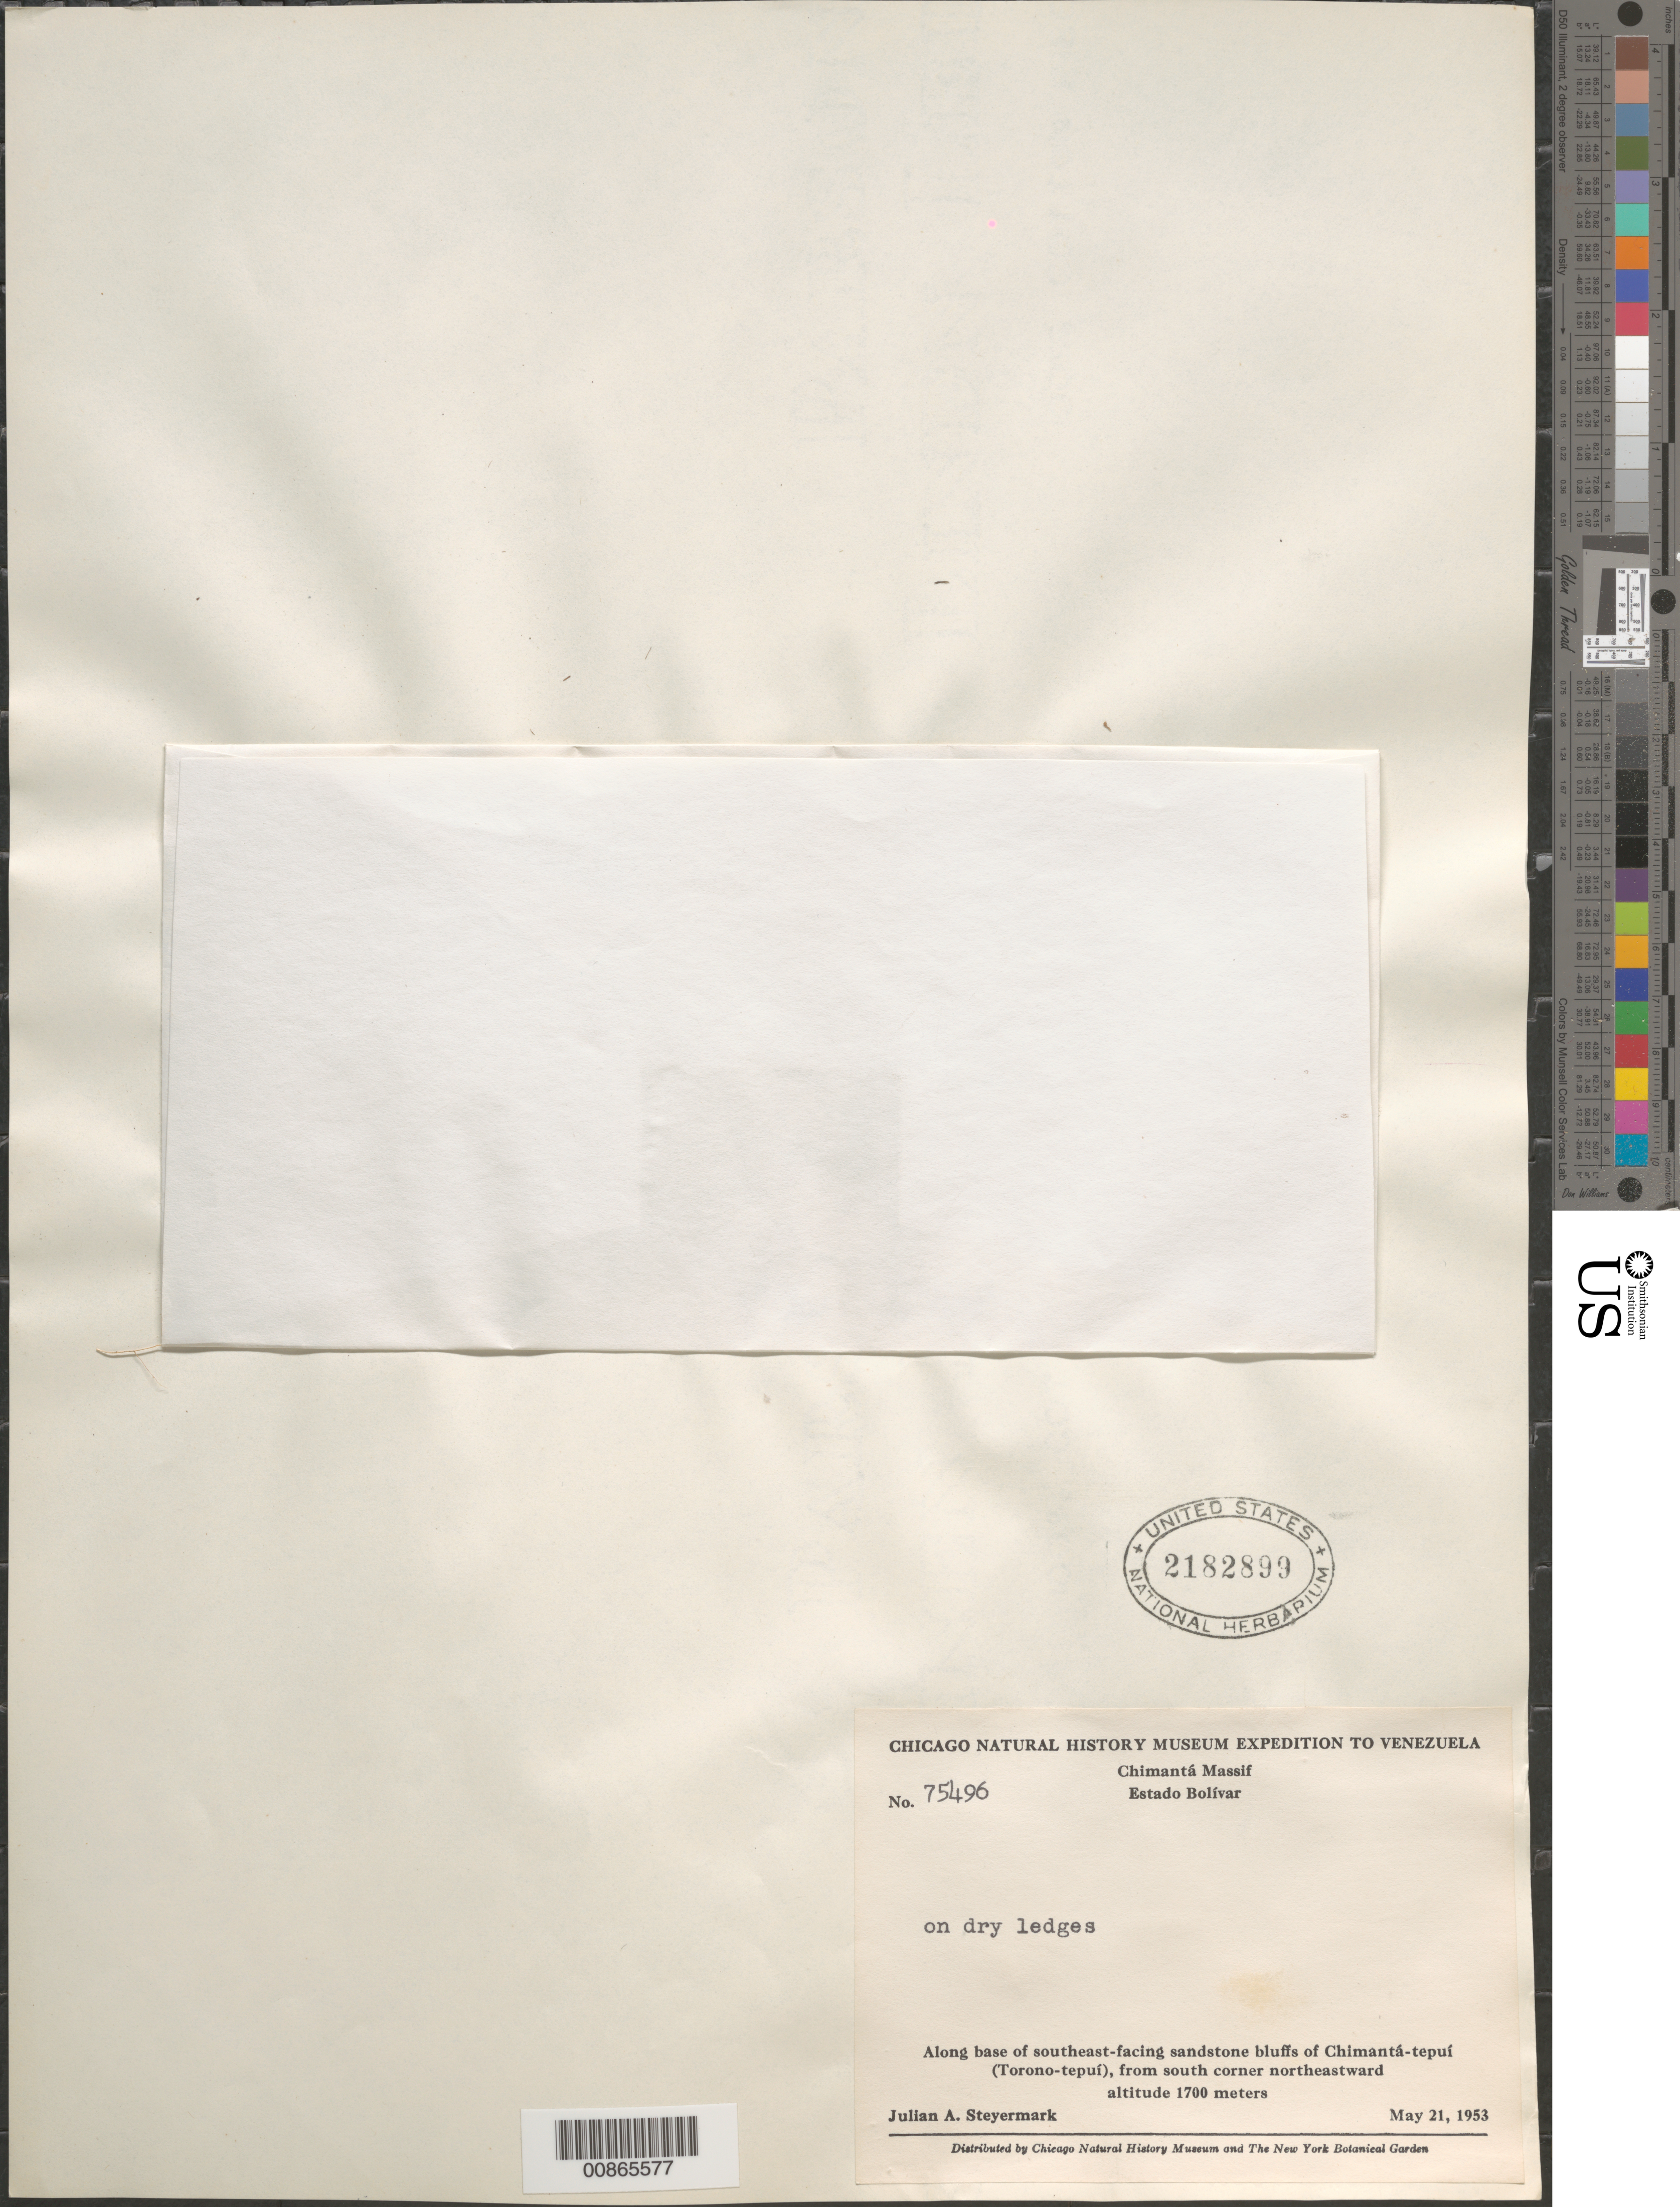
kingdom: Plantae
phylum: Tracheophyta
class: Liliopsida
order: Poales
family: Poaceae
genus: Panicum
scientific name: Panicum sp.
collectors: J. Steyermark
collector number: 75496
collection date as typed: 21-May-53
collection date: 1953-05-21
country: Venezuela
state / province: Bolívar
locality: Chimantá Massif, along SW-facing sandstone bluffs of Chimantá-tepuí (Torono-tepuí), near southern corner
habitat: SW facing sandstone bluffs, on dry ledges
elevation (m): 1700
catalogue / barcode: US 2182899